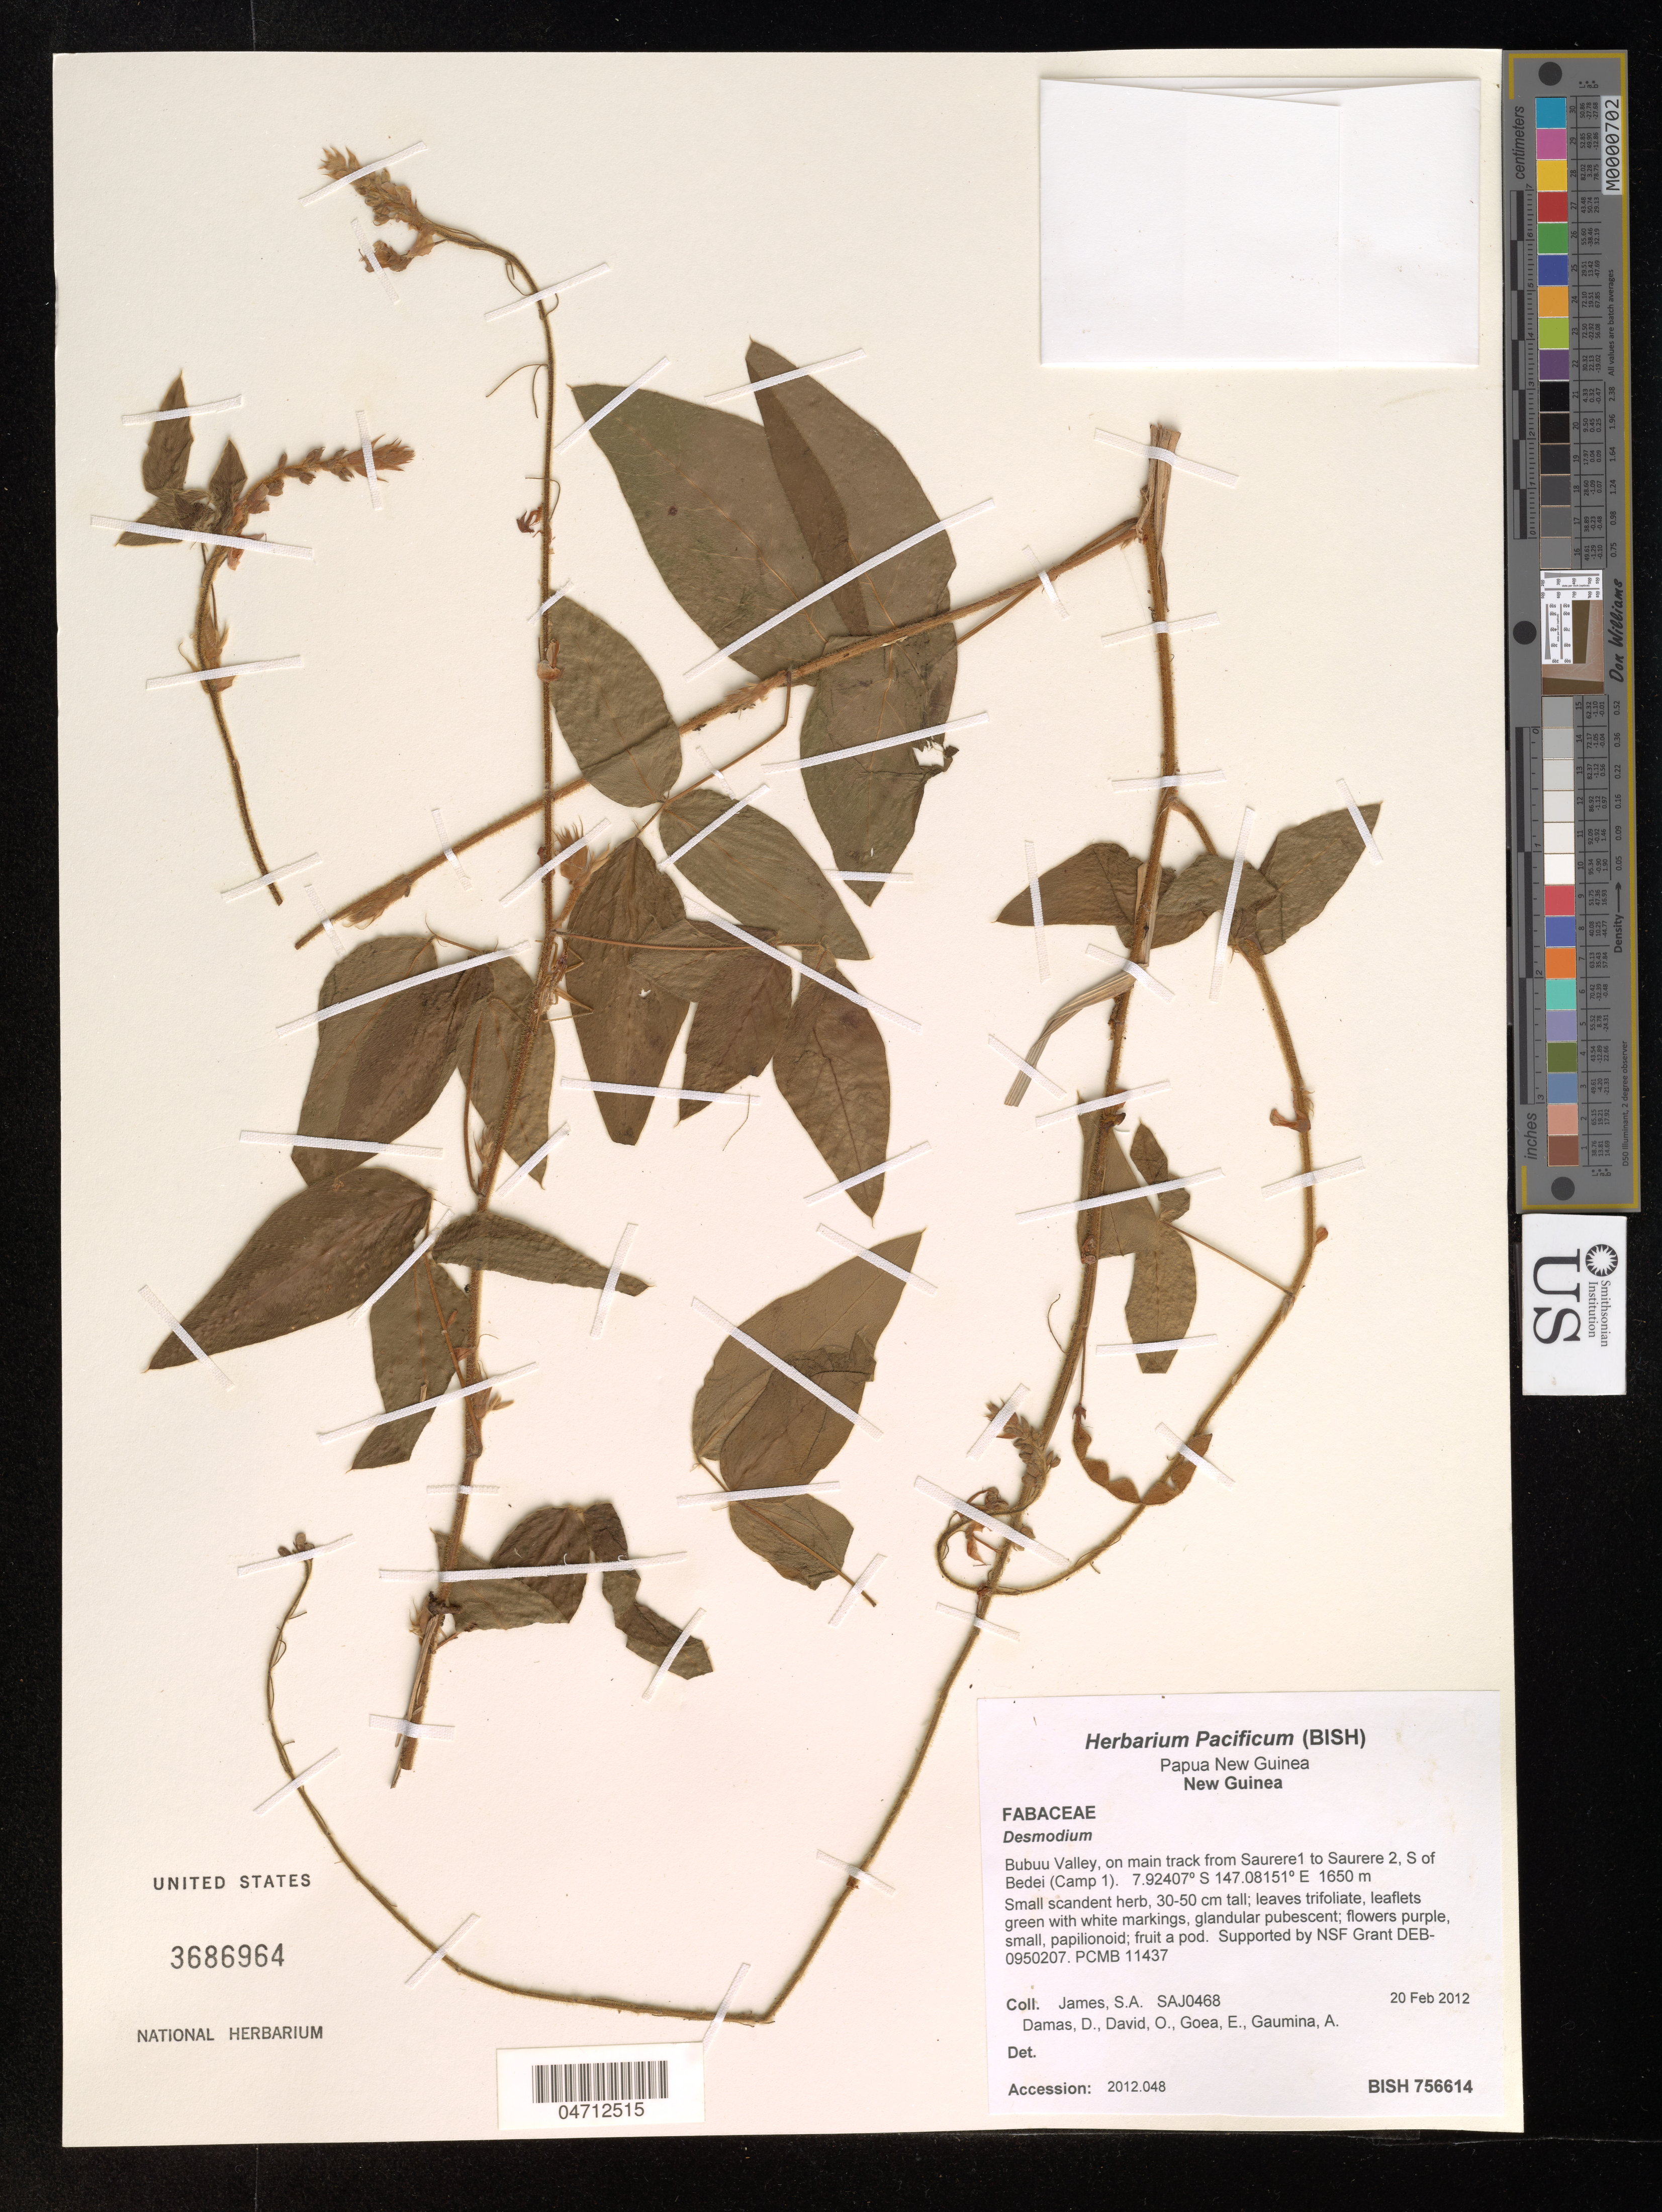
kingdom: Plantae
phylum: Tracheophyta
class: Magnoliopsida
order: Fabales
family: Fabaceae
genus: Desmodium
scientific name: Desmodium sp.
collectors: S. James, D. Damas, O. David, E. Goea & A. Gaumina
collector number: SAJ0468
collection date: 2012-02-20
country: Papua New Guinea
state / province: Morobe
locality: Bubuu Valley, on main track from Saurere 1 to Saurere 2, S of Bedei (Camp 1)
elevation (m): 1650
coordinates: S, E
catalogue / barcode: US 3686964